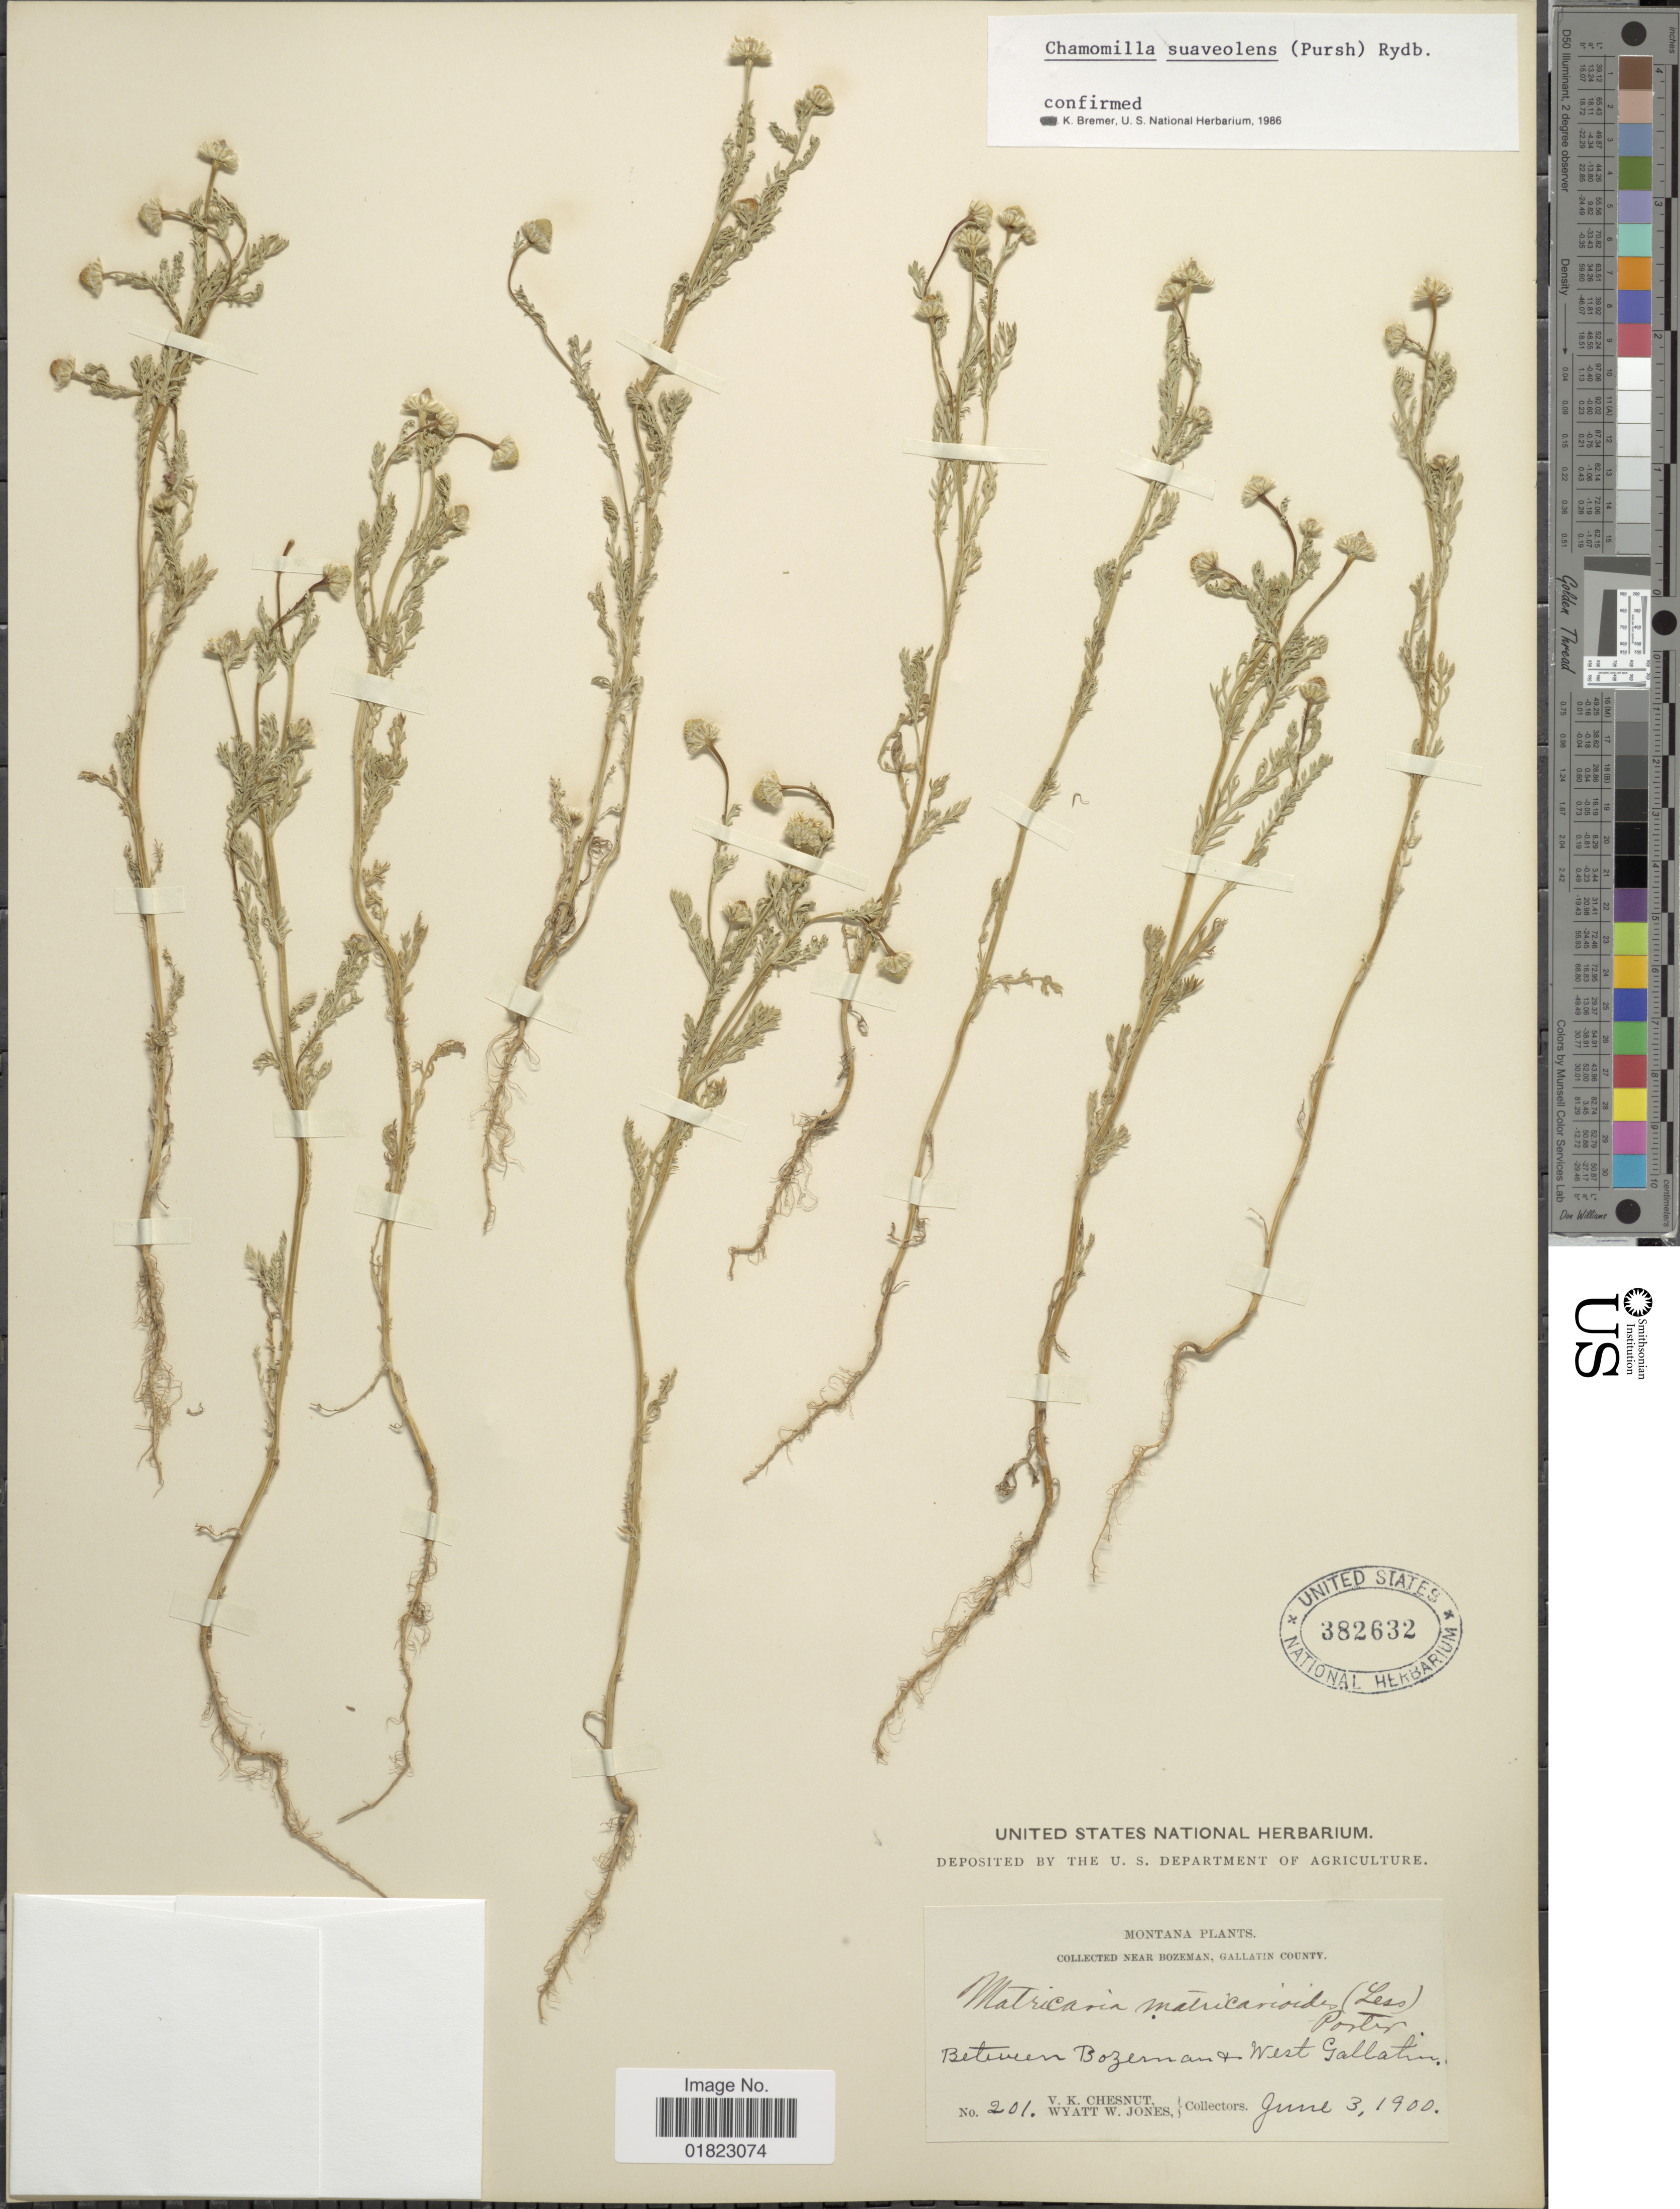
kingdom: Plantae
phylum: Tracheophyta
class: Magnoliopsida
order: Asterales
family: Asteraceae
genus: Matricaria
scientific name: Matricaria matricarioides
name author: (Less.) Porter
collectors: V. Chesnut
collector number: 201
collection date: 1900-06-03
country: United States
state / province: Montana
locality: Montana, Between Bozeman & West Gallatin.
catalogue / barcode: US 382632